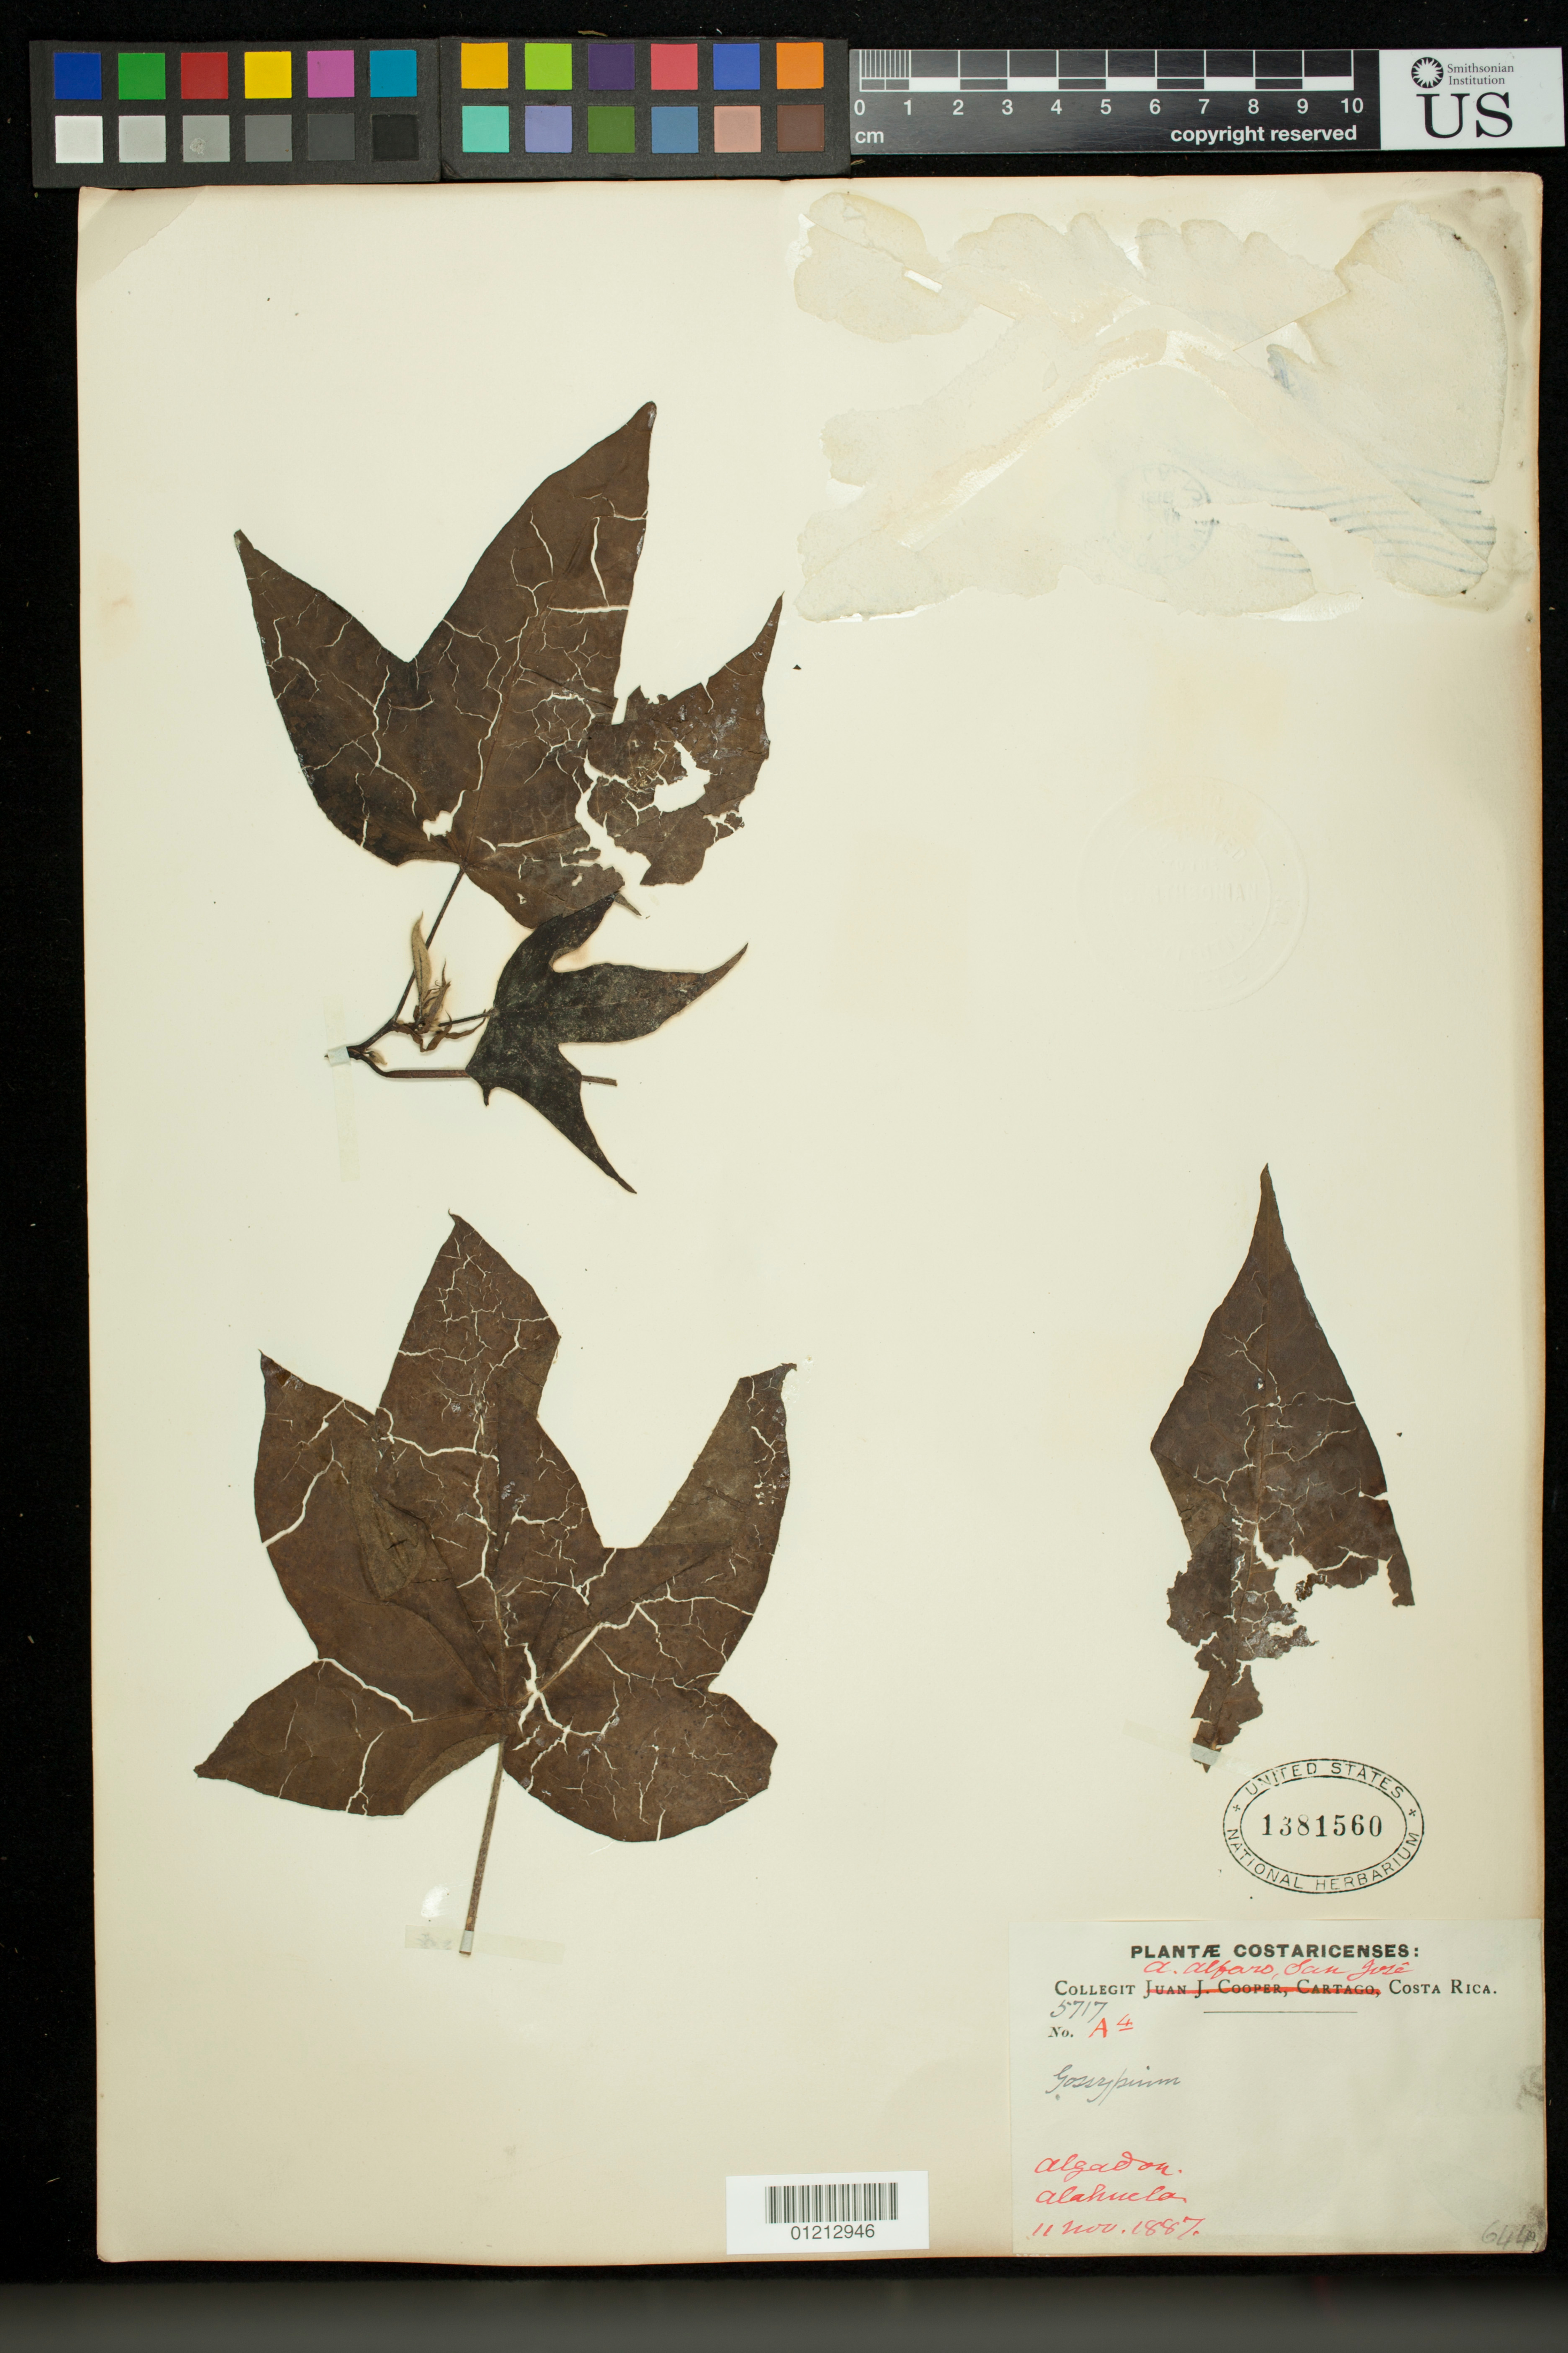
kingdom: Plantae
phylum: Tracheophyta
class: Magnoliopsida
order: Malvales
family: Malvaceae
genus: Gossypium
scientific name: Gossypium sp.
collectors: A. Alfaro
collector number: A4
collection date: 1887-11-11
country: Costa Rica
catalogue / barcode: US 1381560